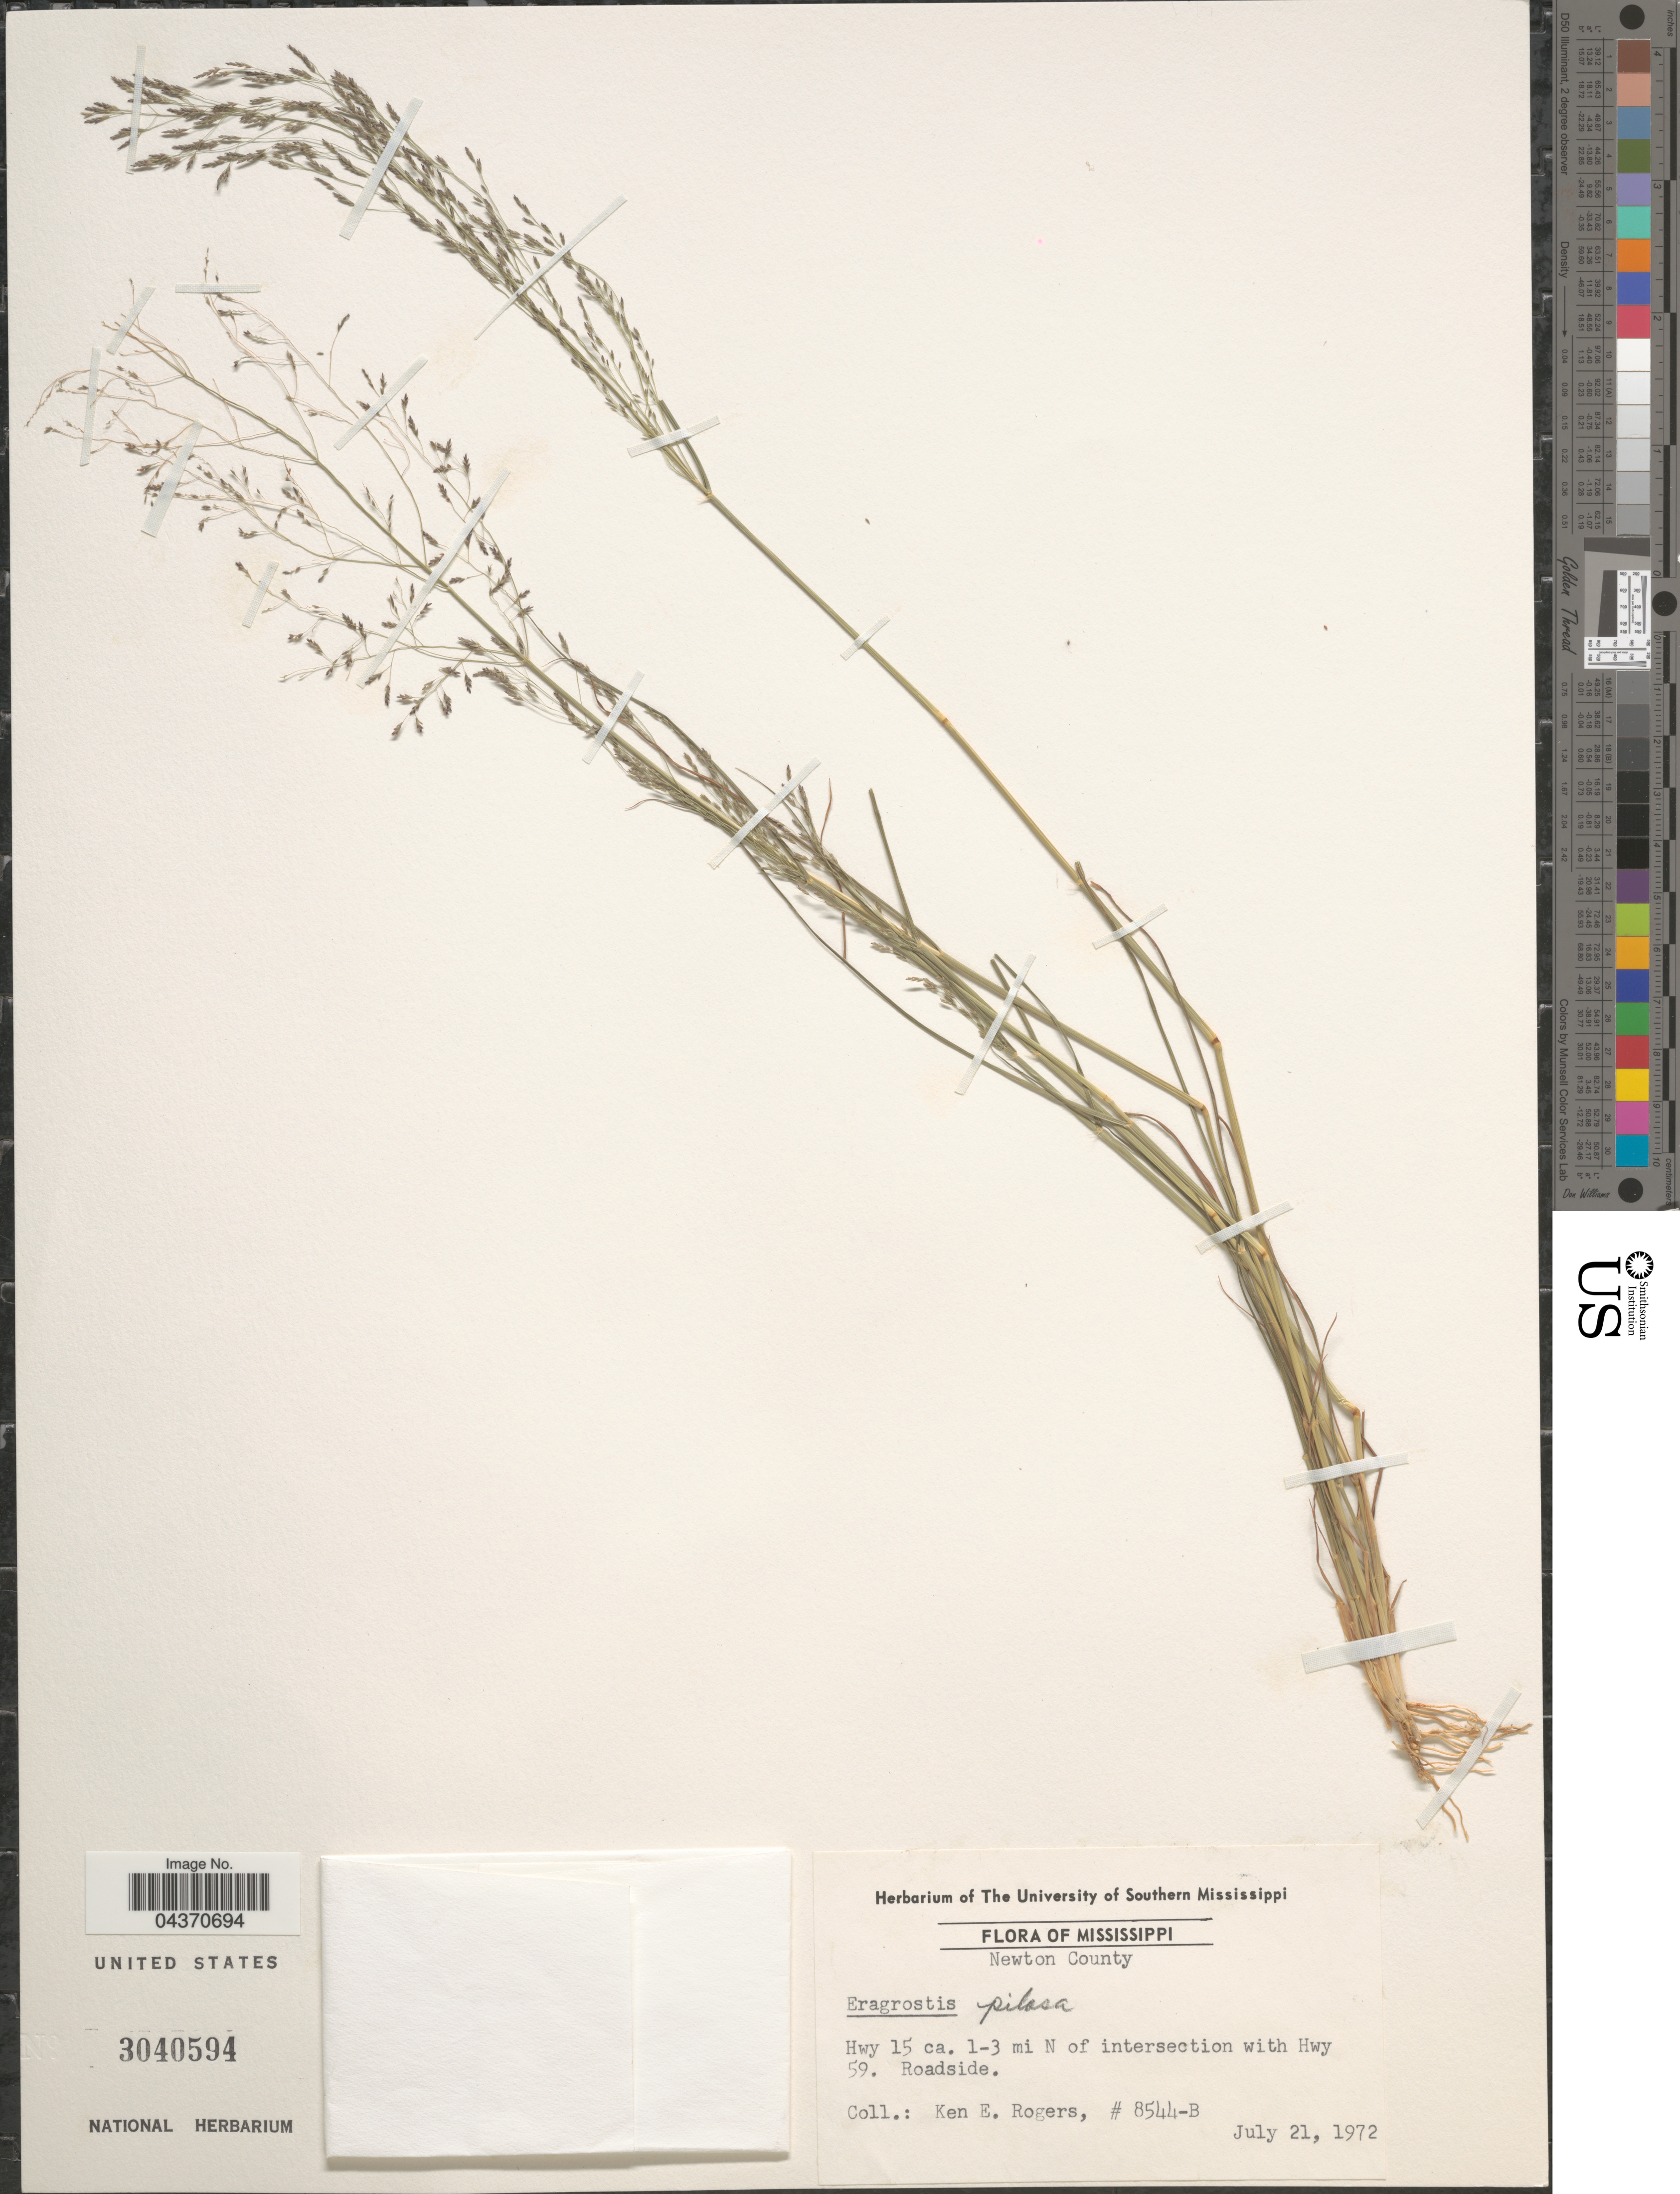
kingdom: Plantae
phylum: Tracheophyta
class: Liliopsida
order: Poales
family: Poaceae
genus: Eragrostis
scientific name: Eragrostis pilosa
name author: (L.) P. Beauv.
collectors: K. Rogers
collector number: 8544-B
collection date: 1972-07-21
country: United States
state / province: Mississippi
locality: Newton County. Hwy 15 ca. 1-3 mi N of intersection with Hwy 59. Roadside.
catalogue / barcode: US 3040594